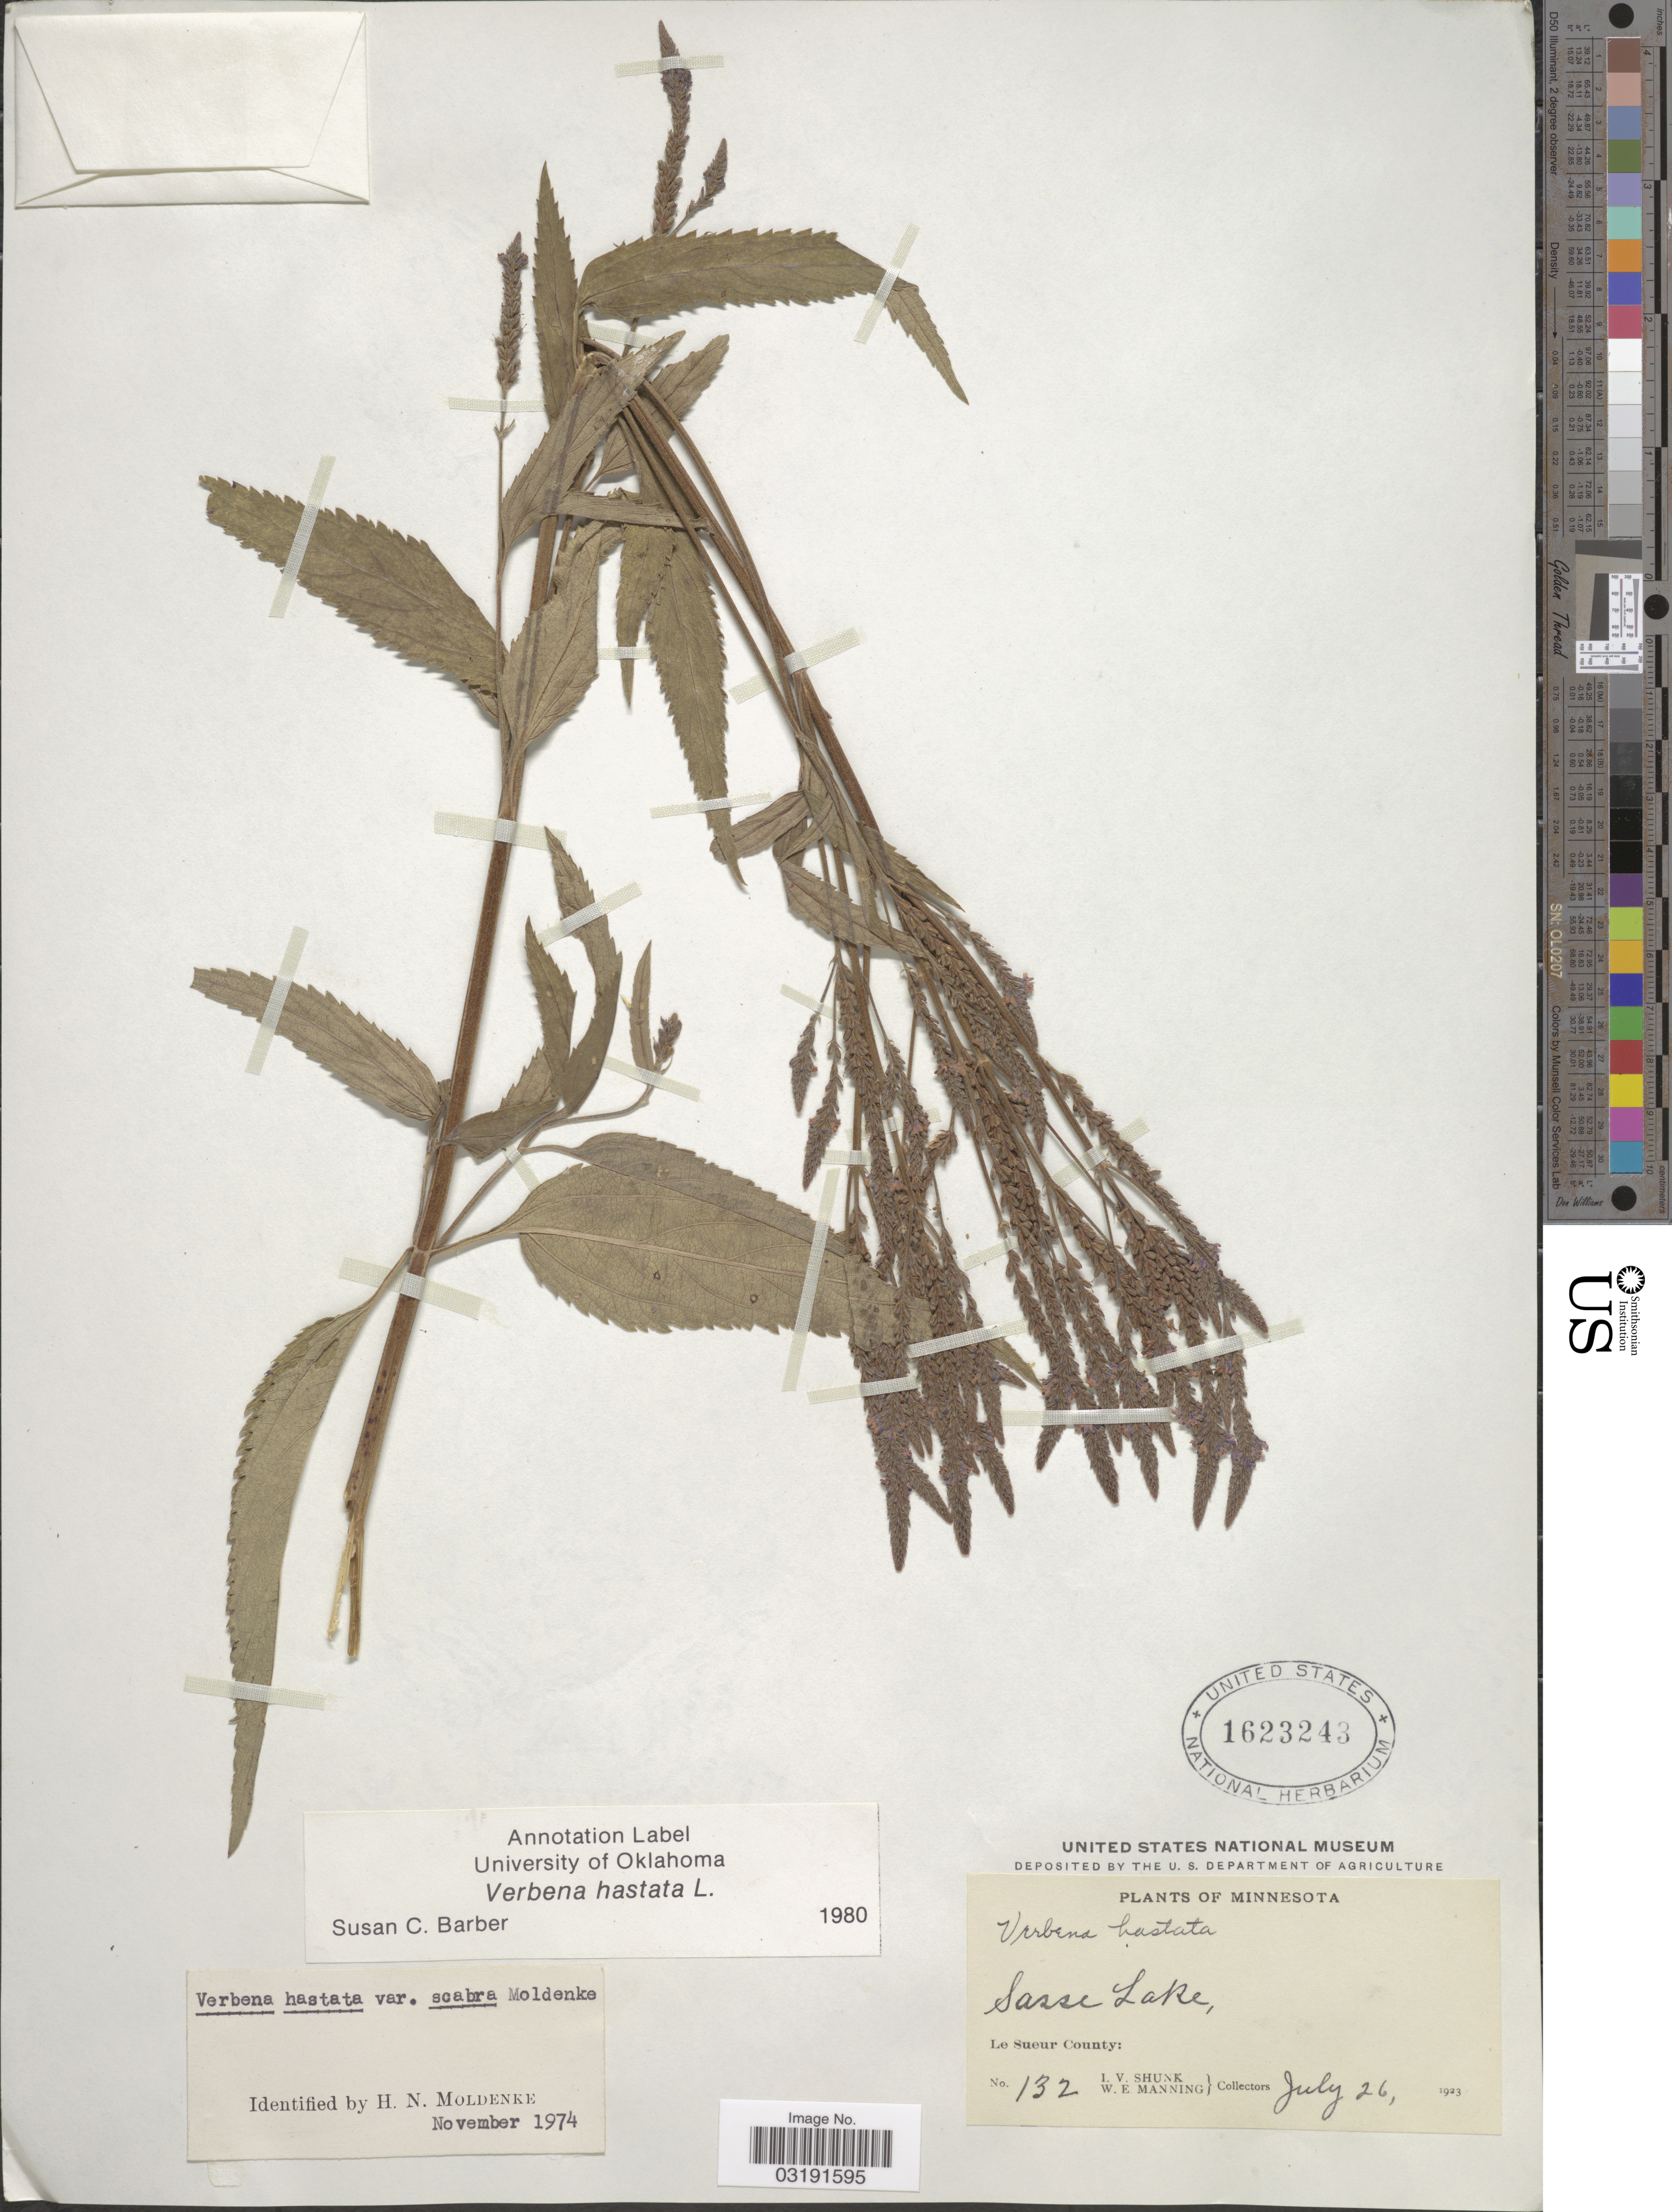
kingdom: Plantae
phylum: Tracheophyta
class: Magnoliopsida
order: Lamiales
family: Verbenaceae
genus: Verbena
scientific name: Verbena hastata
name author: L.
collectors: I. Shunk & W. Manning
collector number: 132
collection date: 1923-07-26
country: United States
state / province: Minnesota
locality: Sasse Lake, Le Sueur County.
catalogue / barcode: US 1623243